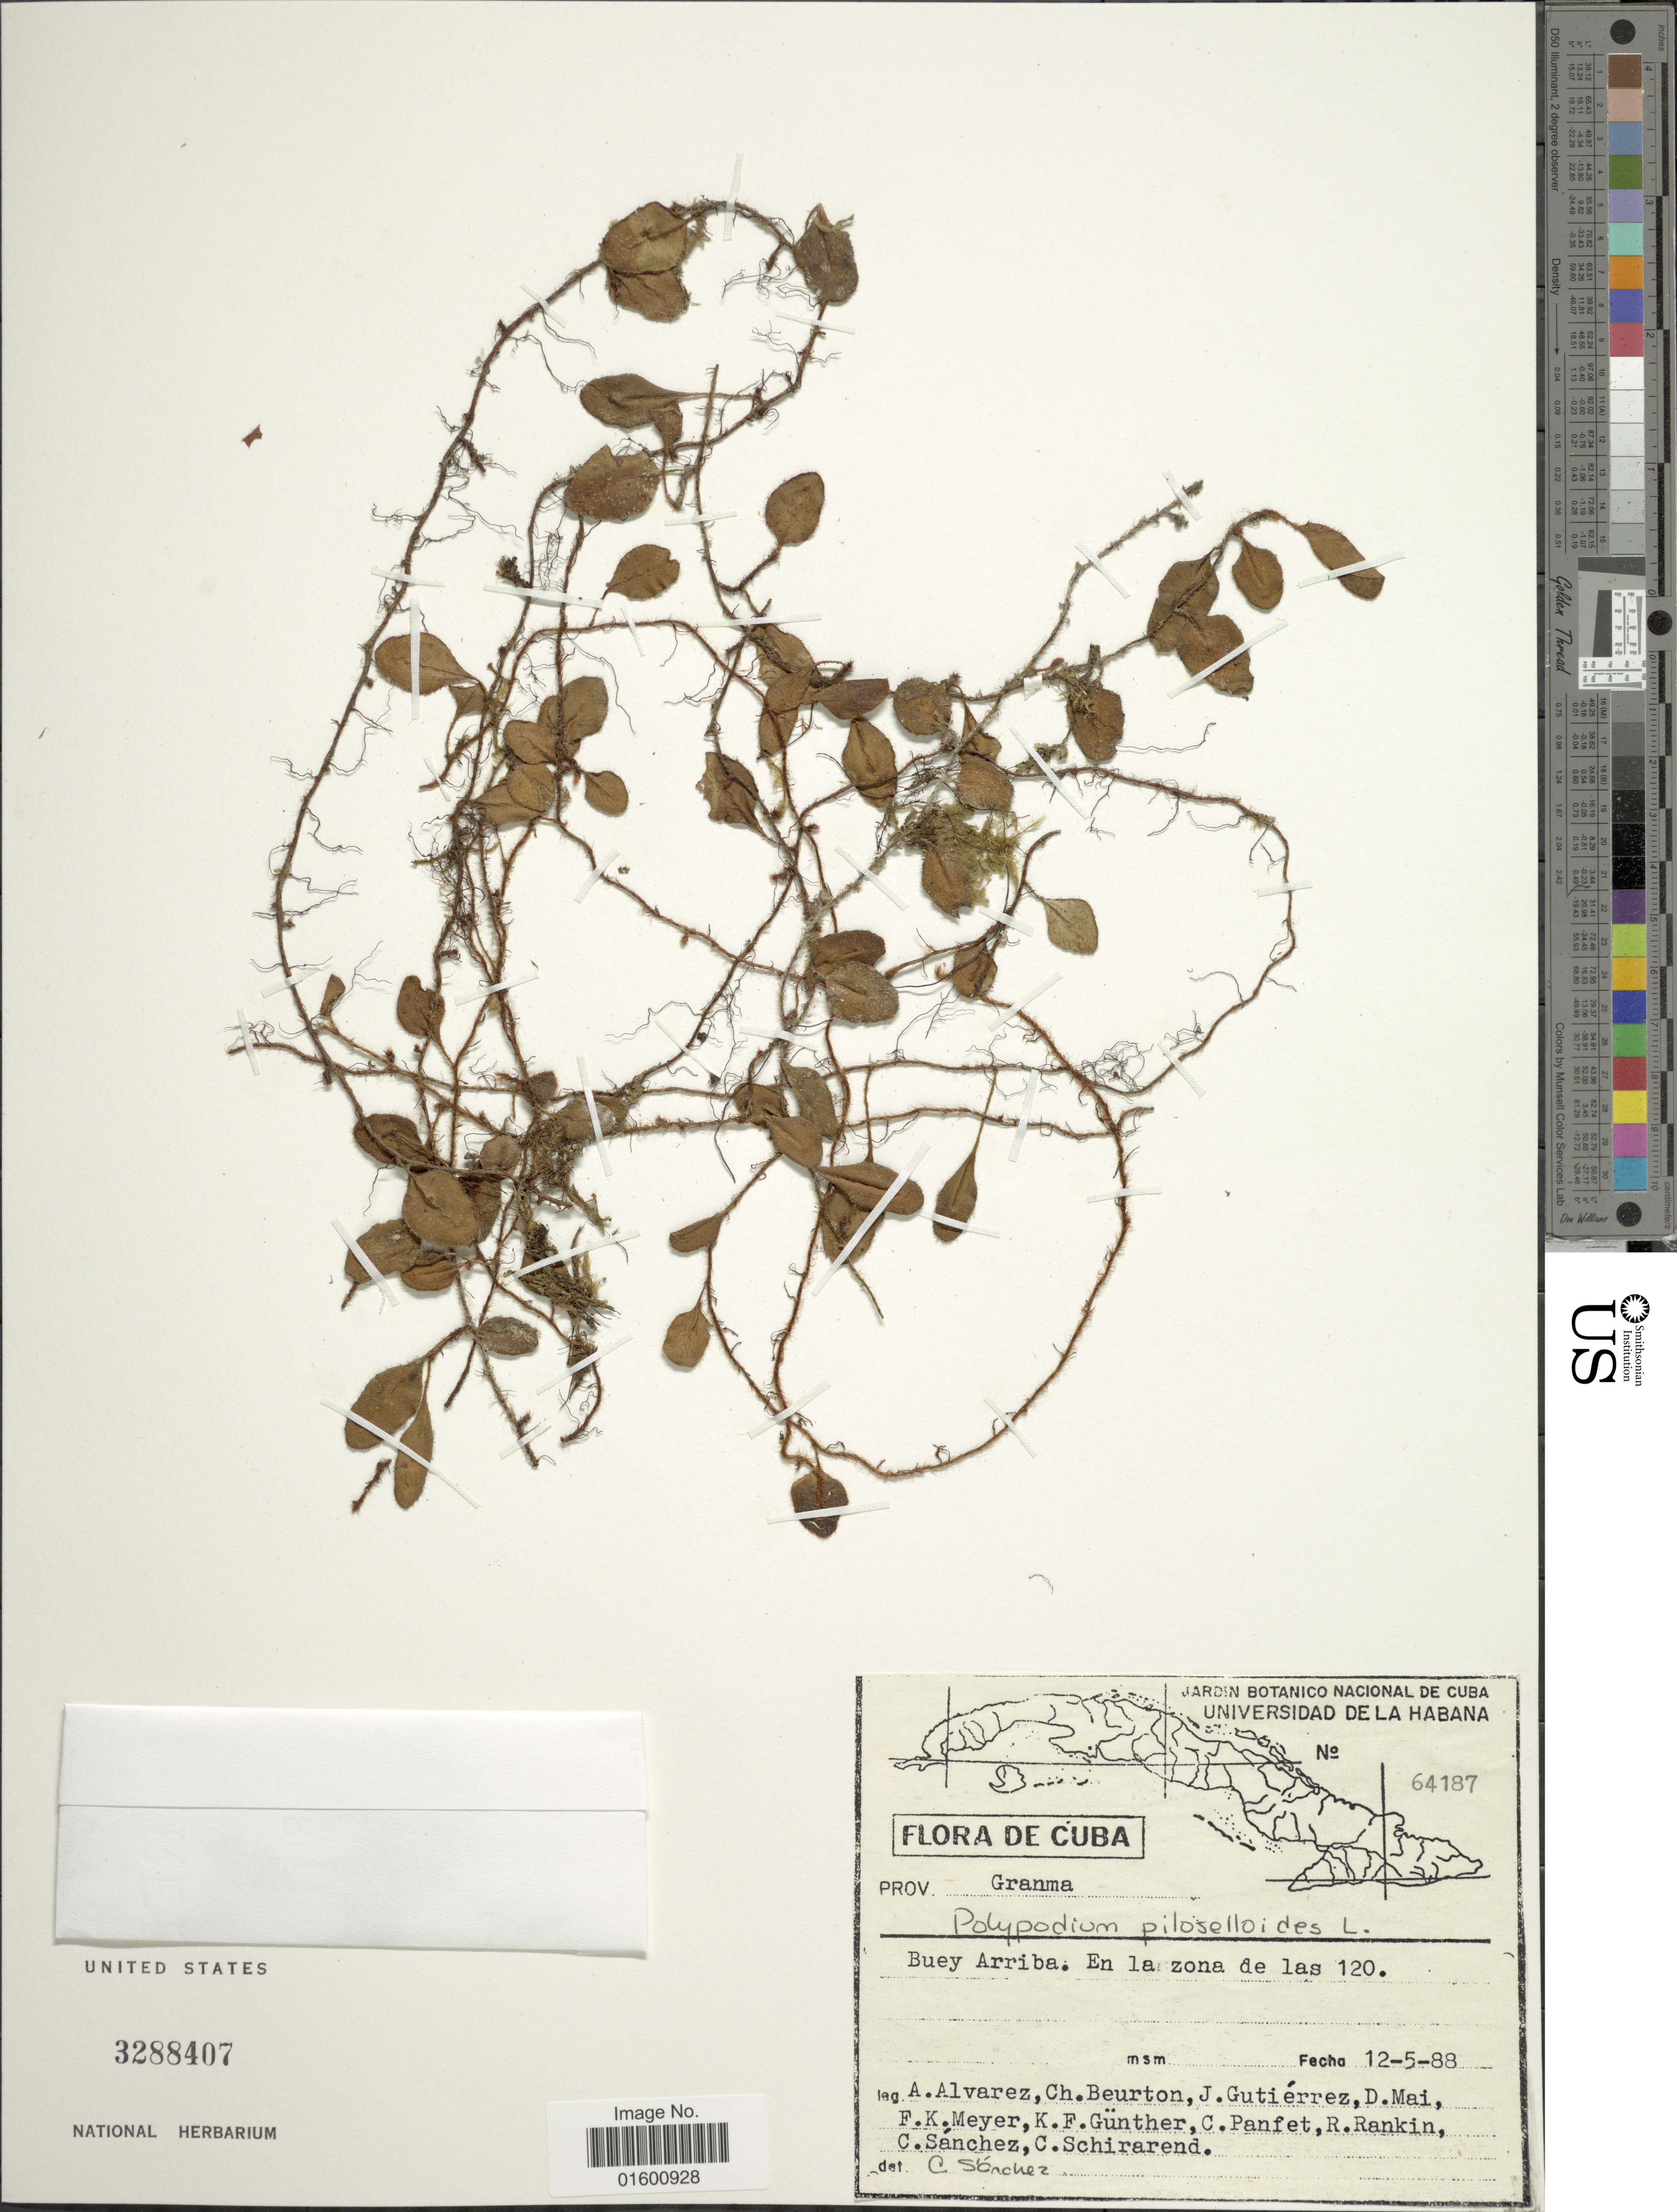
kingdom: Plantae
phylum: Tracheophyta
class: Polypodiopsida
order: Polypodiales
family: Polypodiaceae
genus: Microgramma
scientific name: Microgramma piloselloides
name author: (L.) Copel.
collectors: A. Alvarez, C. Beurton, J. Gutierrez, D. H. Mai & et al.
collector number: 64187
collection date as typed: Transcribed d/m/y: 12/5/88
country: Cuba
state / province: Granma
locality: Buey Arriba. En la zona de las 120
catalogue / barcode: US 3288407